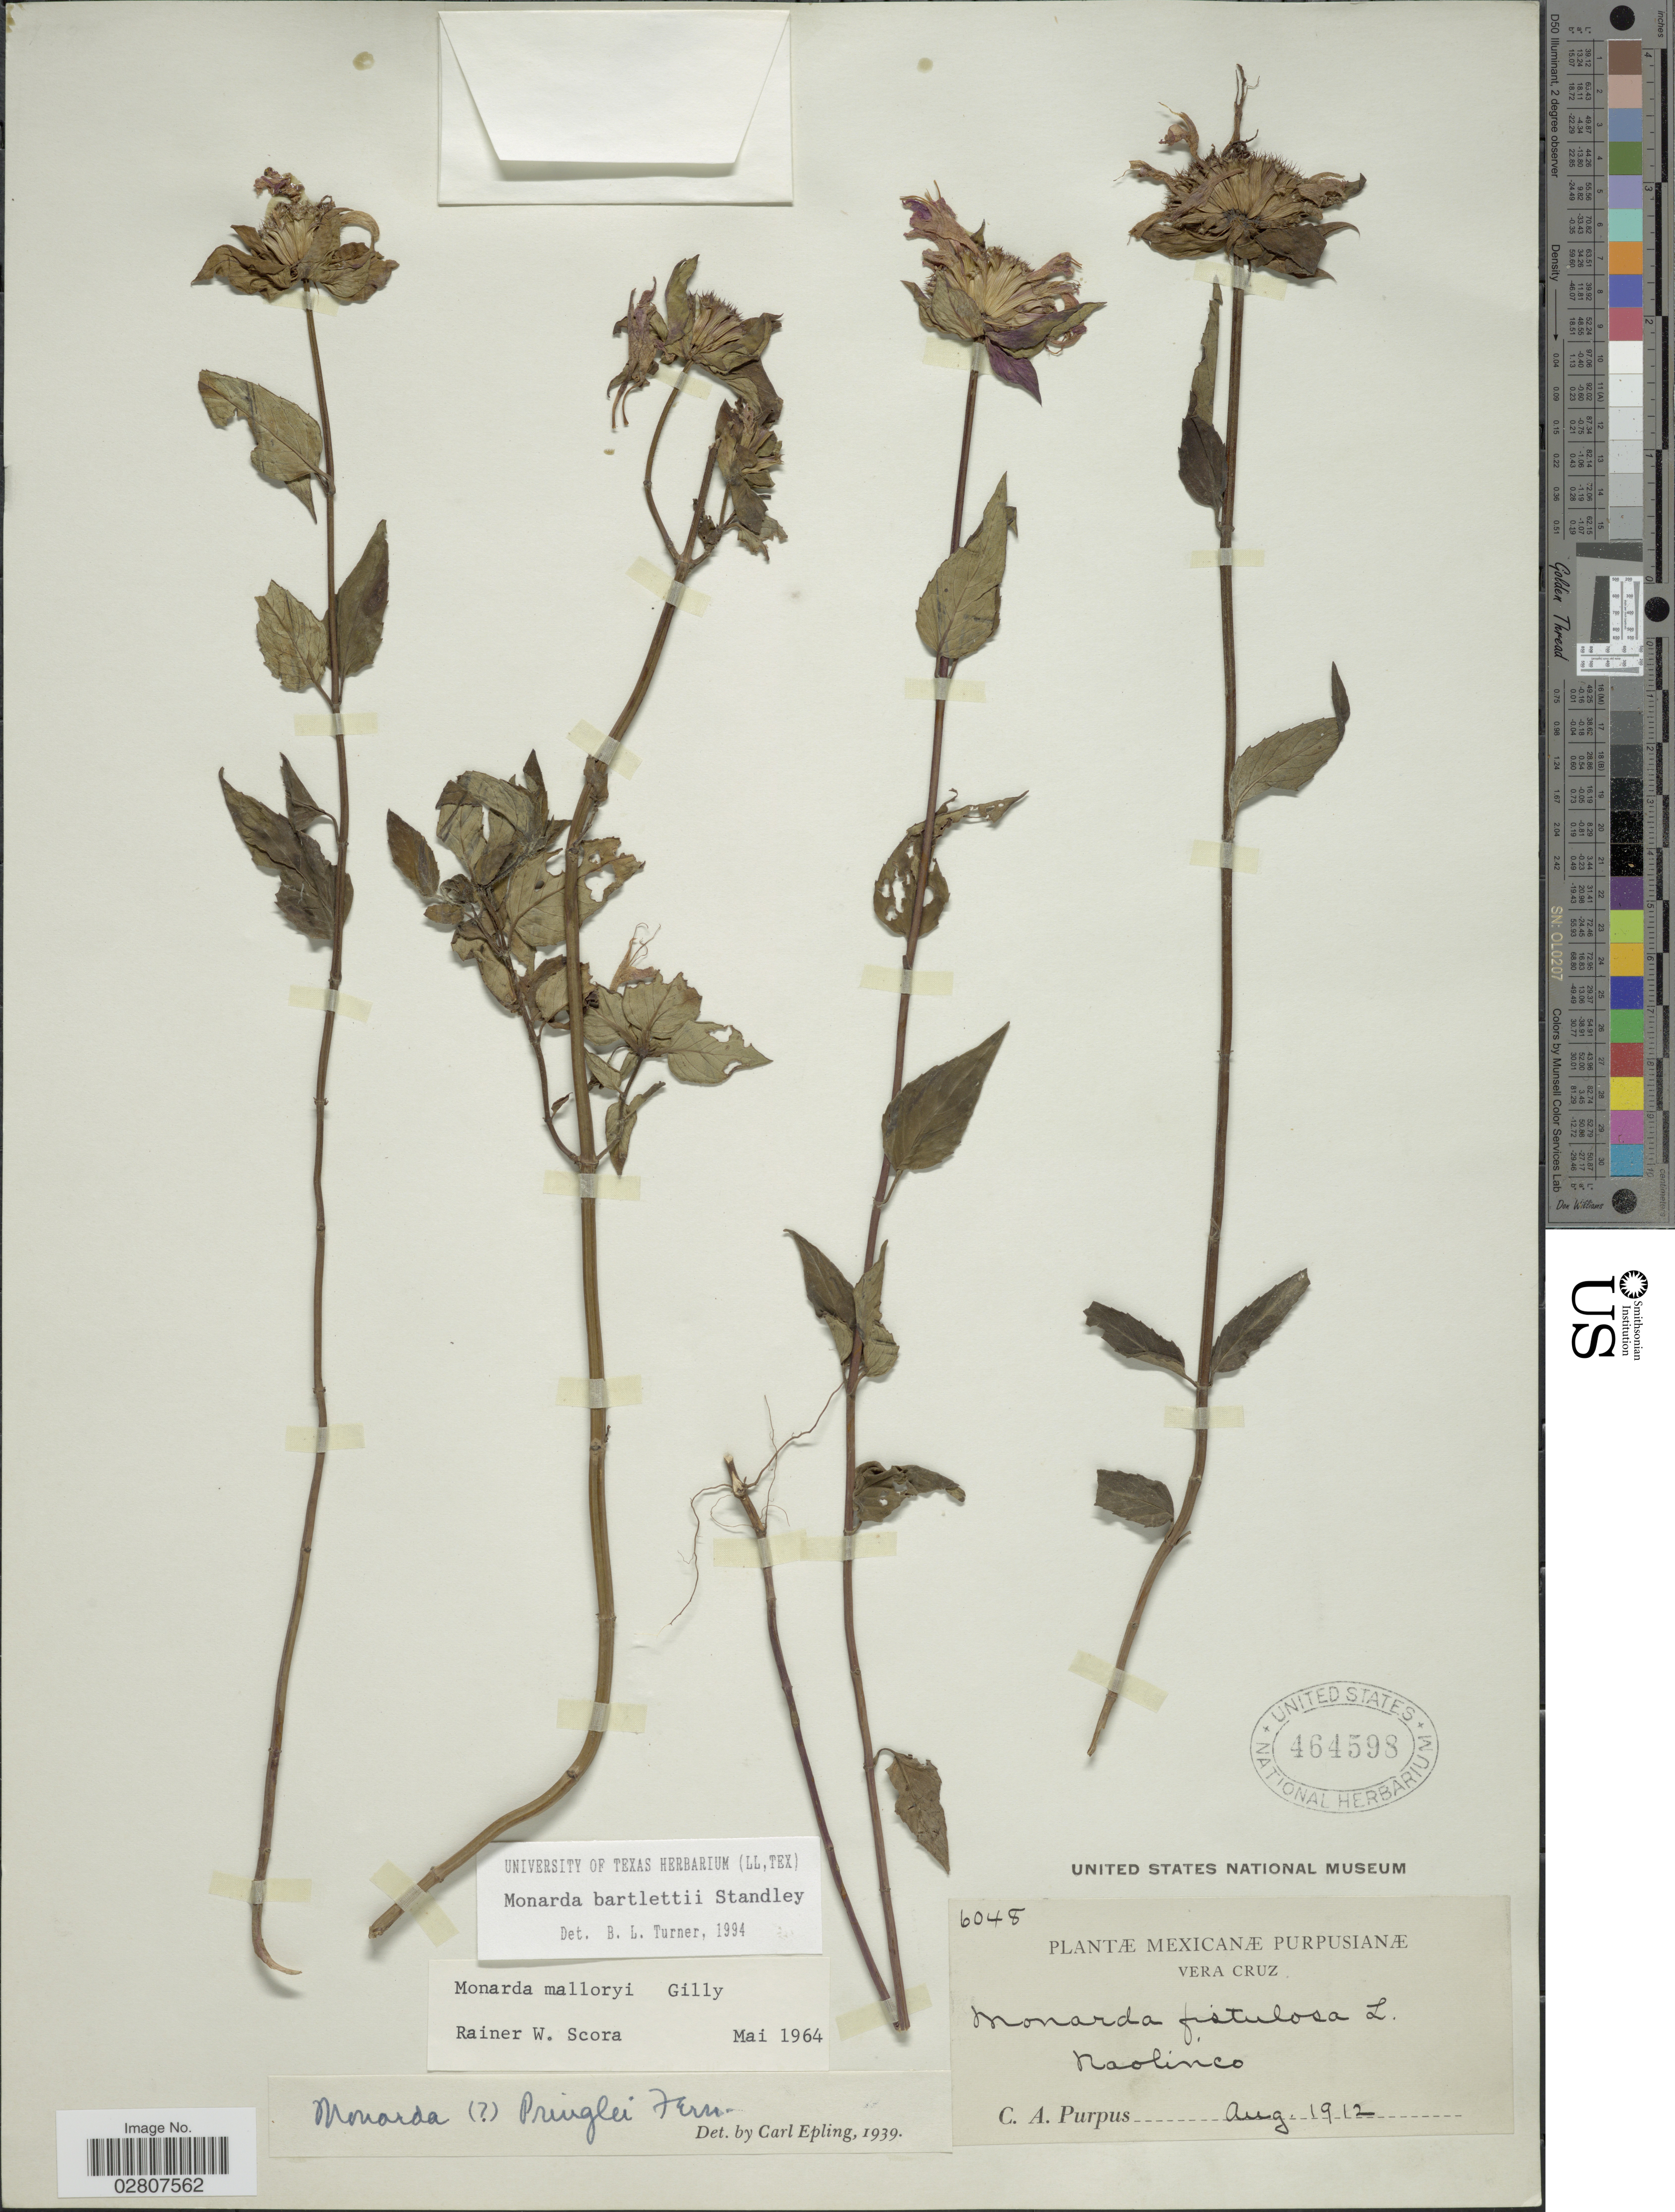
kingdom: Plantae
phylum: Tracheophyta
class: Magnoliopsida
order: Lamiales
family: Lamiaceae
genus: Monarda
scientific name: Monarda bartlettii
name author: Standl.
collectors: C. A. Purpus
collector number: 6048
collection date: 1912-08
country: Mexico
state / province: Veracruz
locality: Vera Cruz. Naolinco.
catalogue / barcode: US 464598